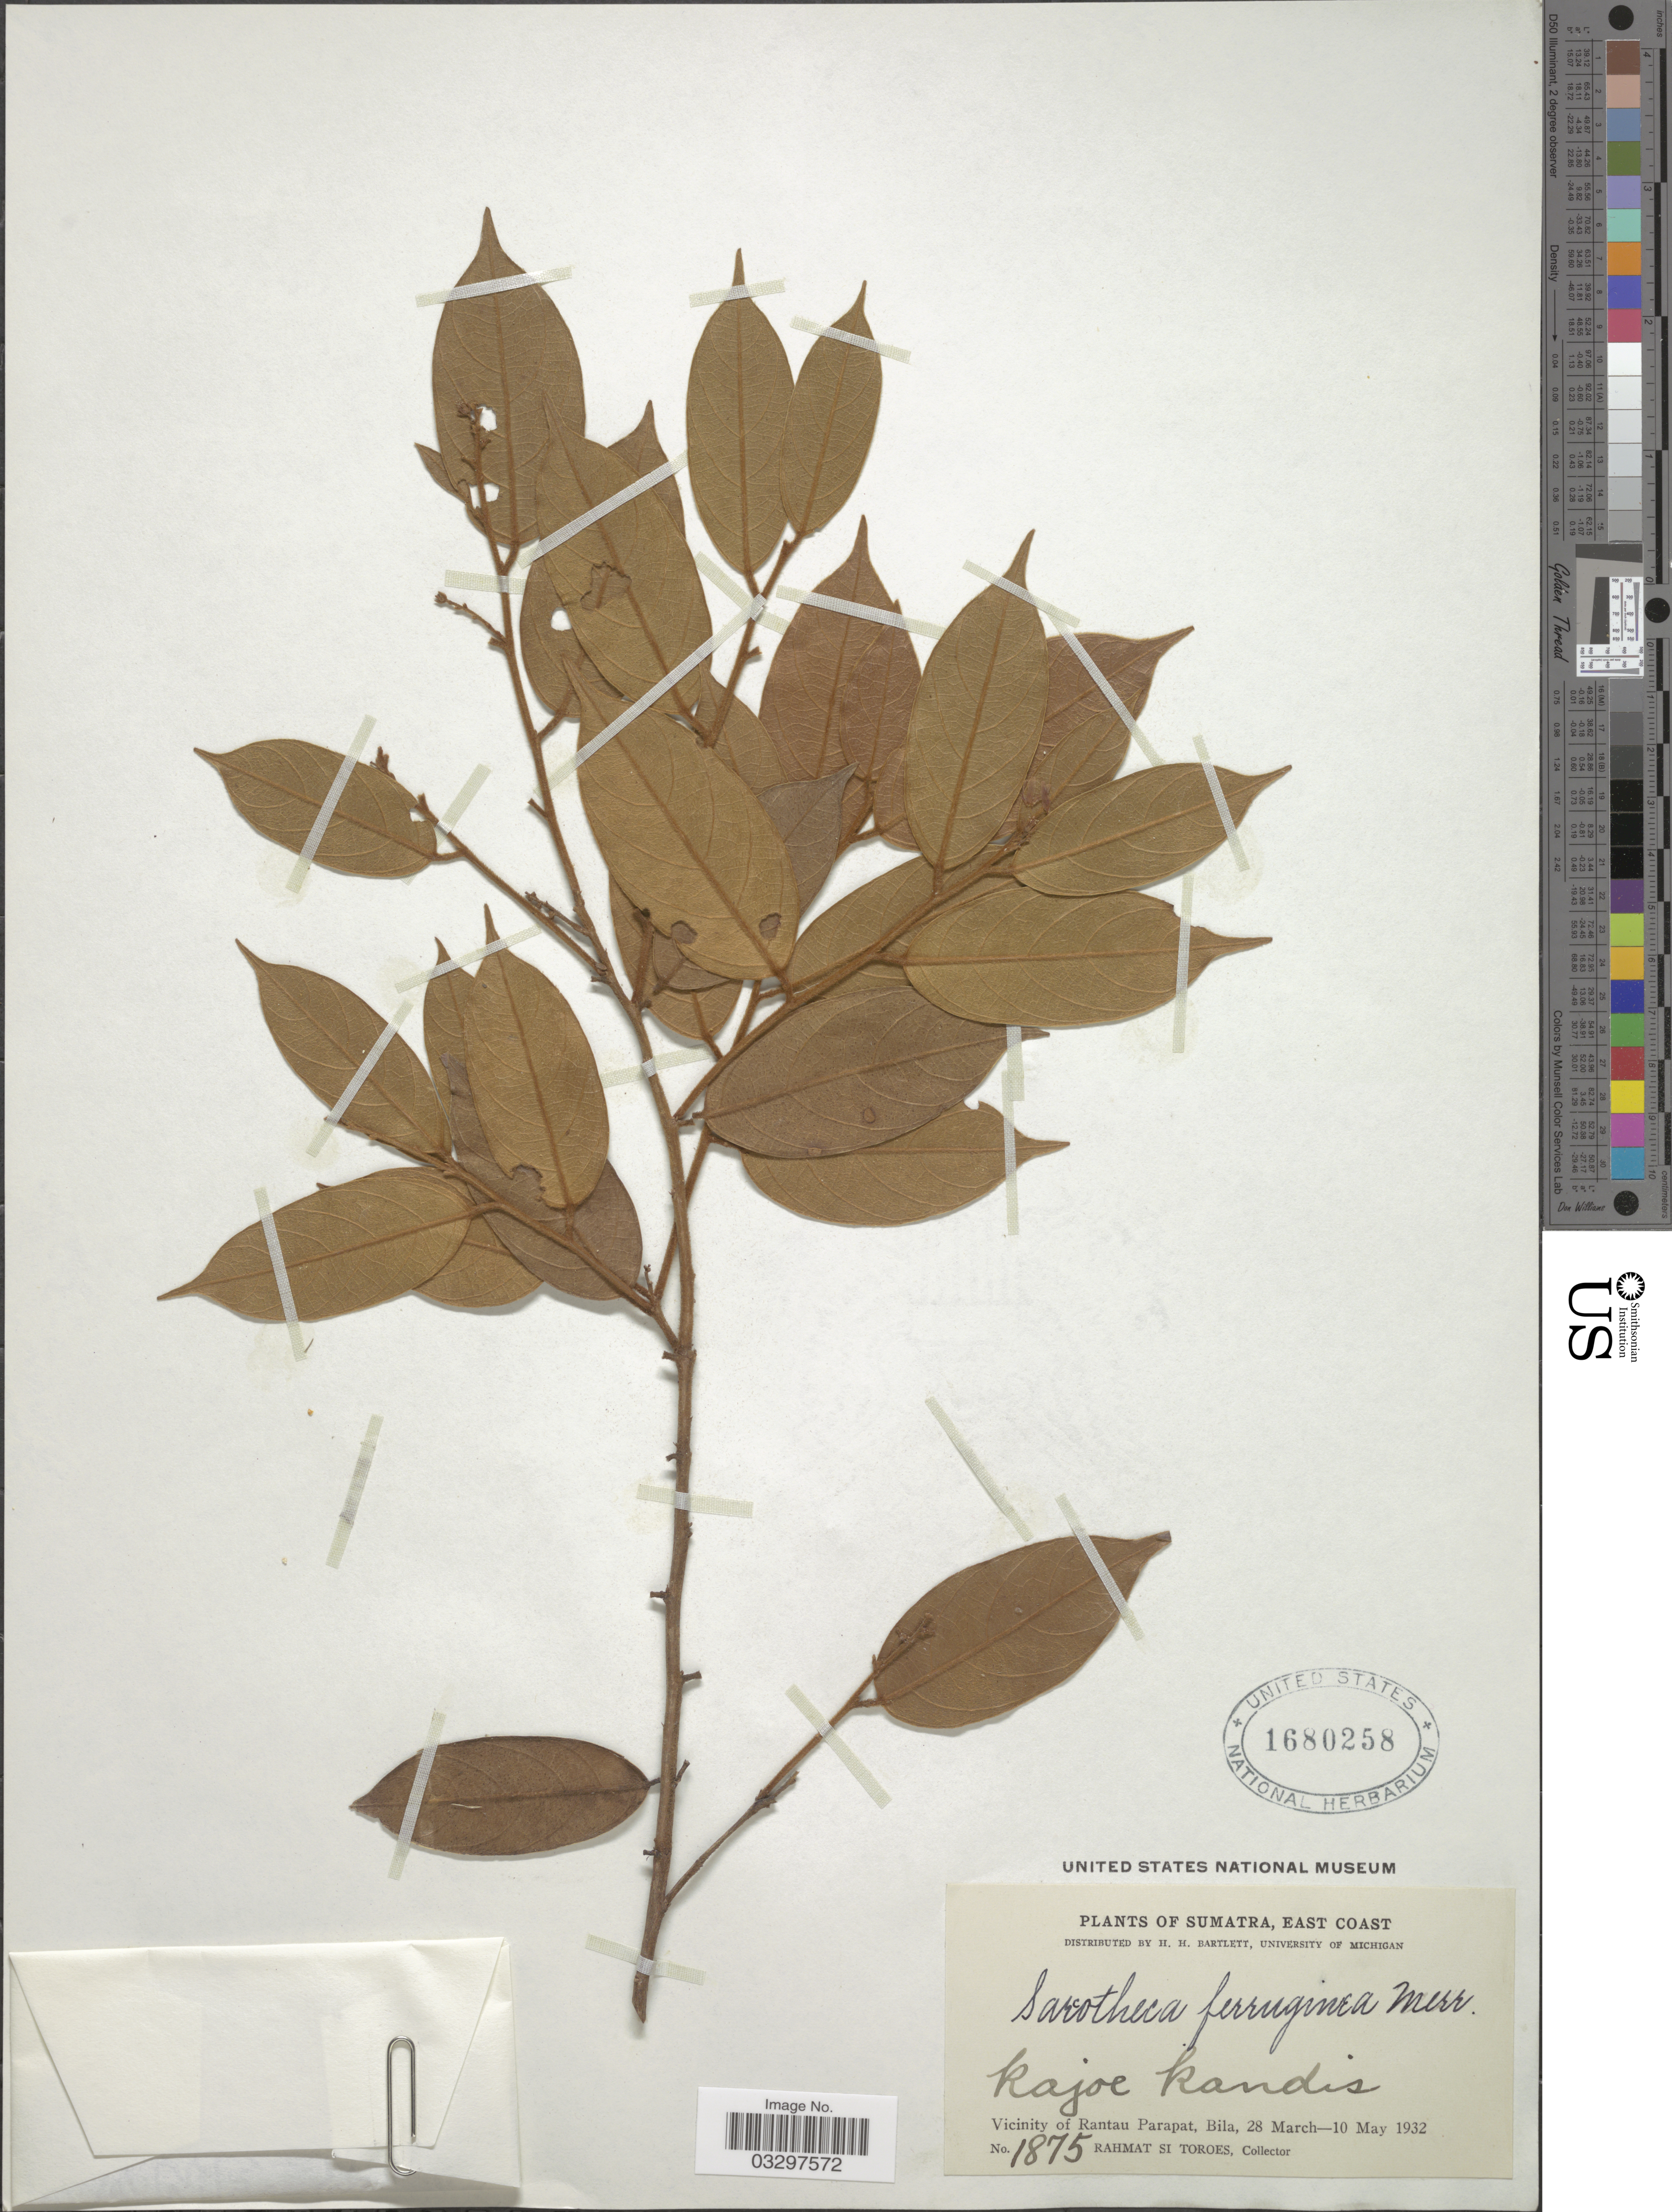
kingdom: Plantae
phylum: Tracheophyta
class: Magnoliopsida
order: Oxalidales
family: Oxalidaceae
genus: Sarcotheca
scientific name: Sarcotheca ferruginea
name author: Merr.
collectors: Rahmat Si Boeea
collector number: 1875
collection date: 1932-03-28/1932-05-10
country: Indonesia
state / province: Sumatra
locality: East Coast. Vicinity of Rantau Parapat, Bila.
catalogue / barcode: US 1680258